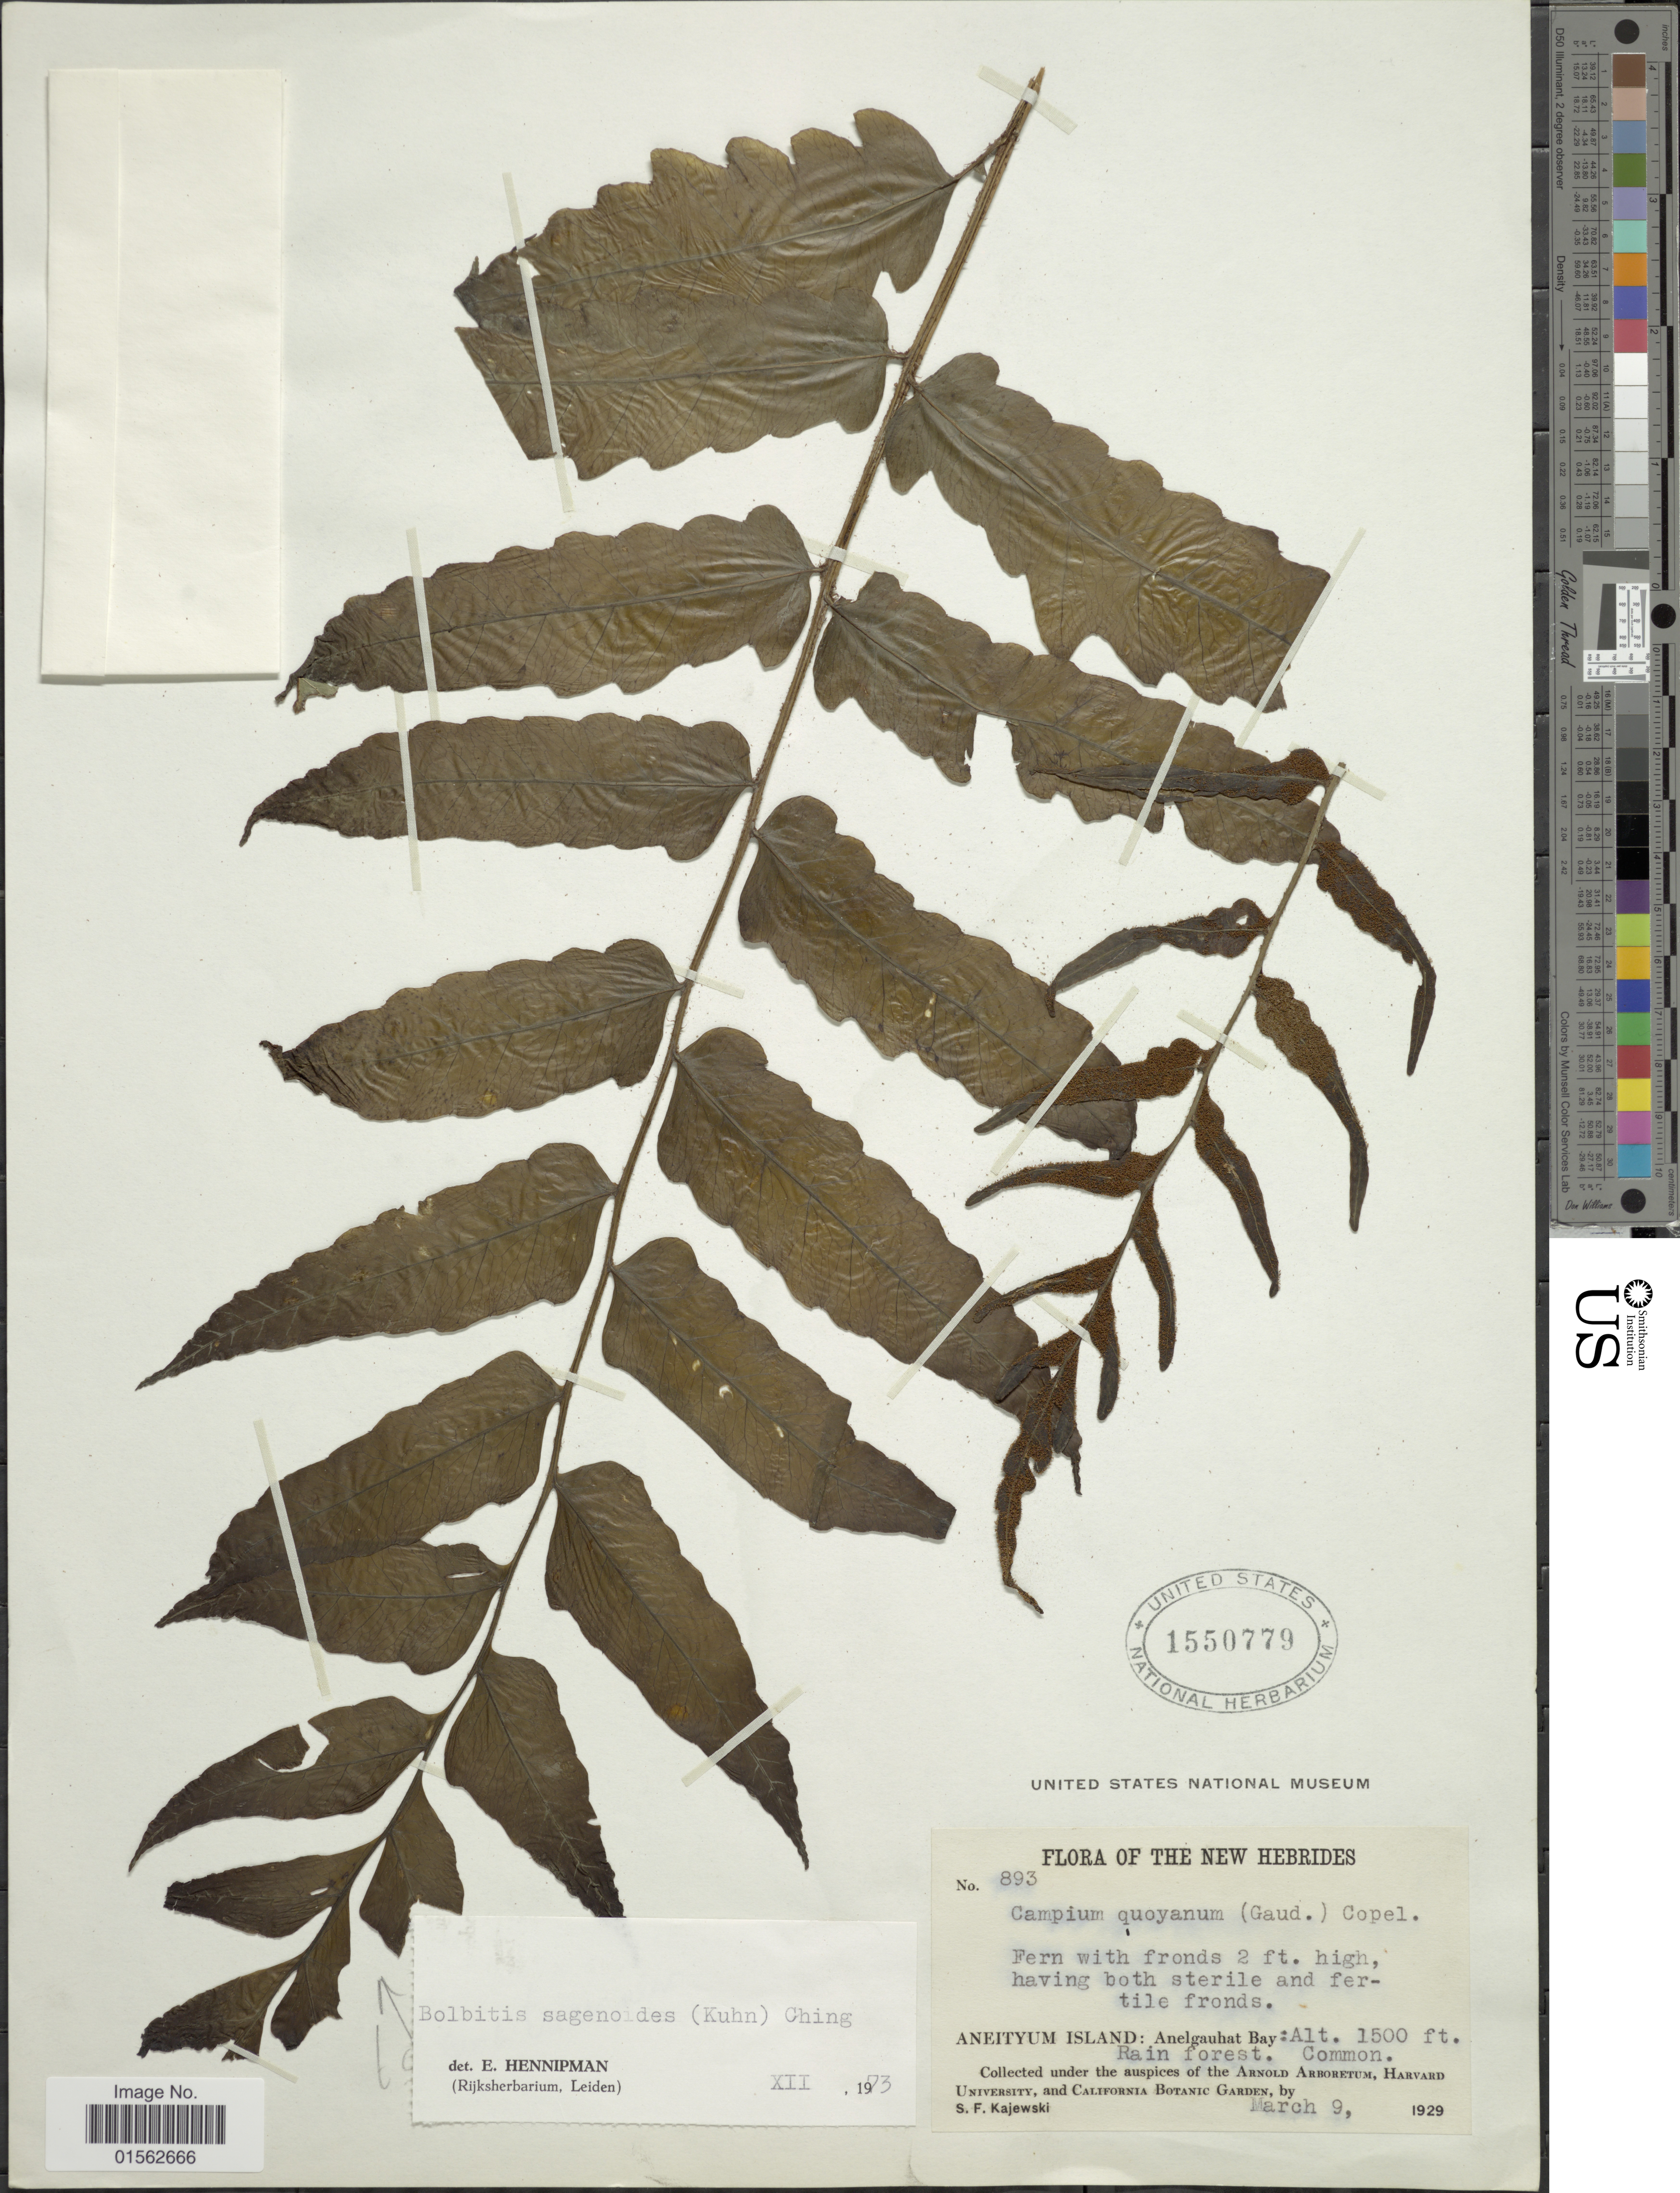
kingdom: Plantae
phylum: Tracheophyta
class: Polypodiopsida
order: Polypodiales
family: Dryopteridaceae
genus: Bolbitis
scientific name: Bolbitis sagenoides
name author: (Kuhn) Ching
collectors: S. Kajewski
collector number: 893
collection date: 1929-03-09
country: Vanuatu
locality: New Hebrides, Aneityum Island: Anelgauhat Bay, Rain forest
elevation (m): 457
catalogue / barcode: US 1550779